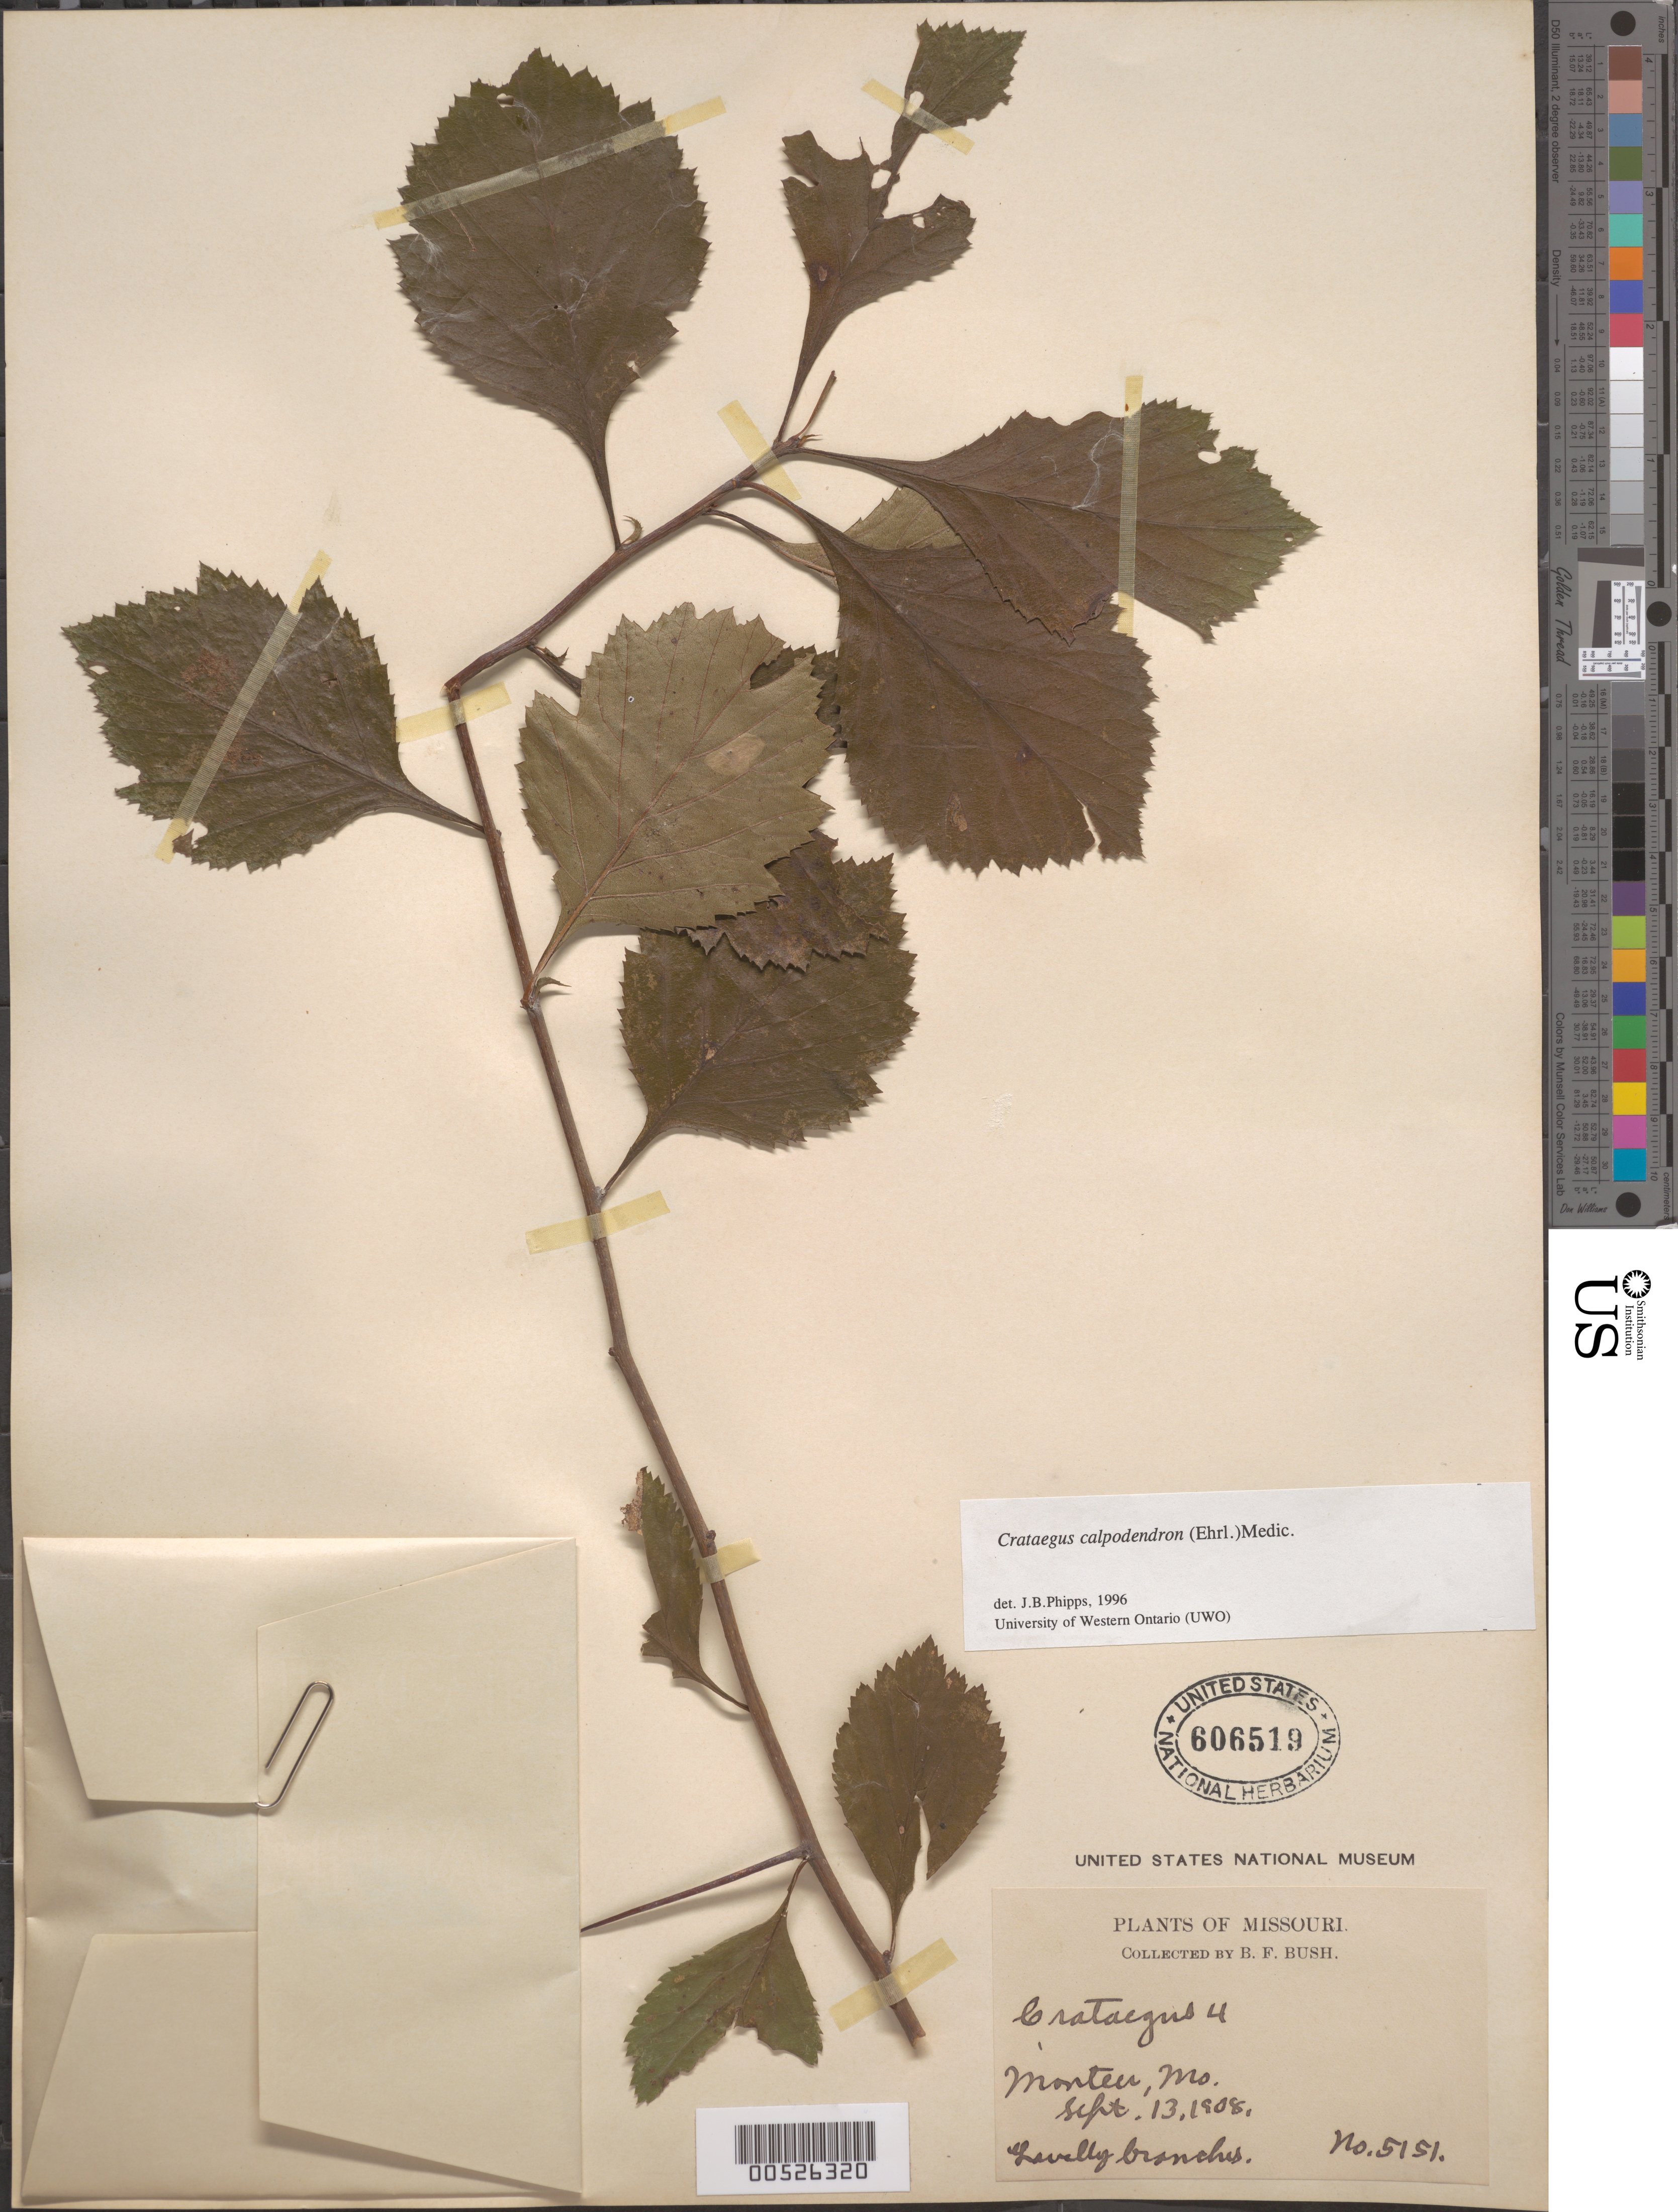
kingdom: Plantae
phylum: Tracheophyta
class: Magnoliopsida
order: Rosales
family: Rosaceae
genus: Crataegus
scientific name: Crataegus calpodendron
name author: (Ehrh.) Medik.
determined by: Phipps, James B., (UWO), University of Western Ontario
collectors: B. F. Bush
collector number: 5151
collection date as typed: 13 Sep 1908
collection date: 1908-09-13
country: United States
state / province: Missouri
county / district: Shannon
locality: Monteer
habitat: Gravelly branches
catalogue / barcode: US 606519